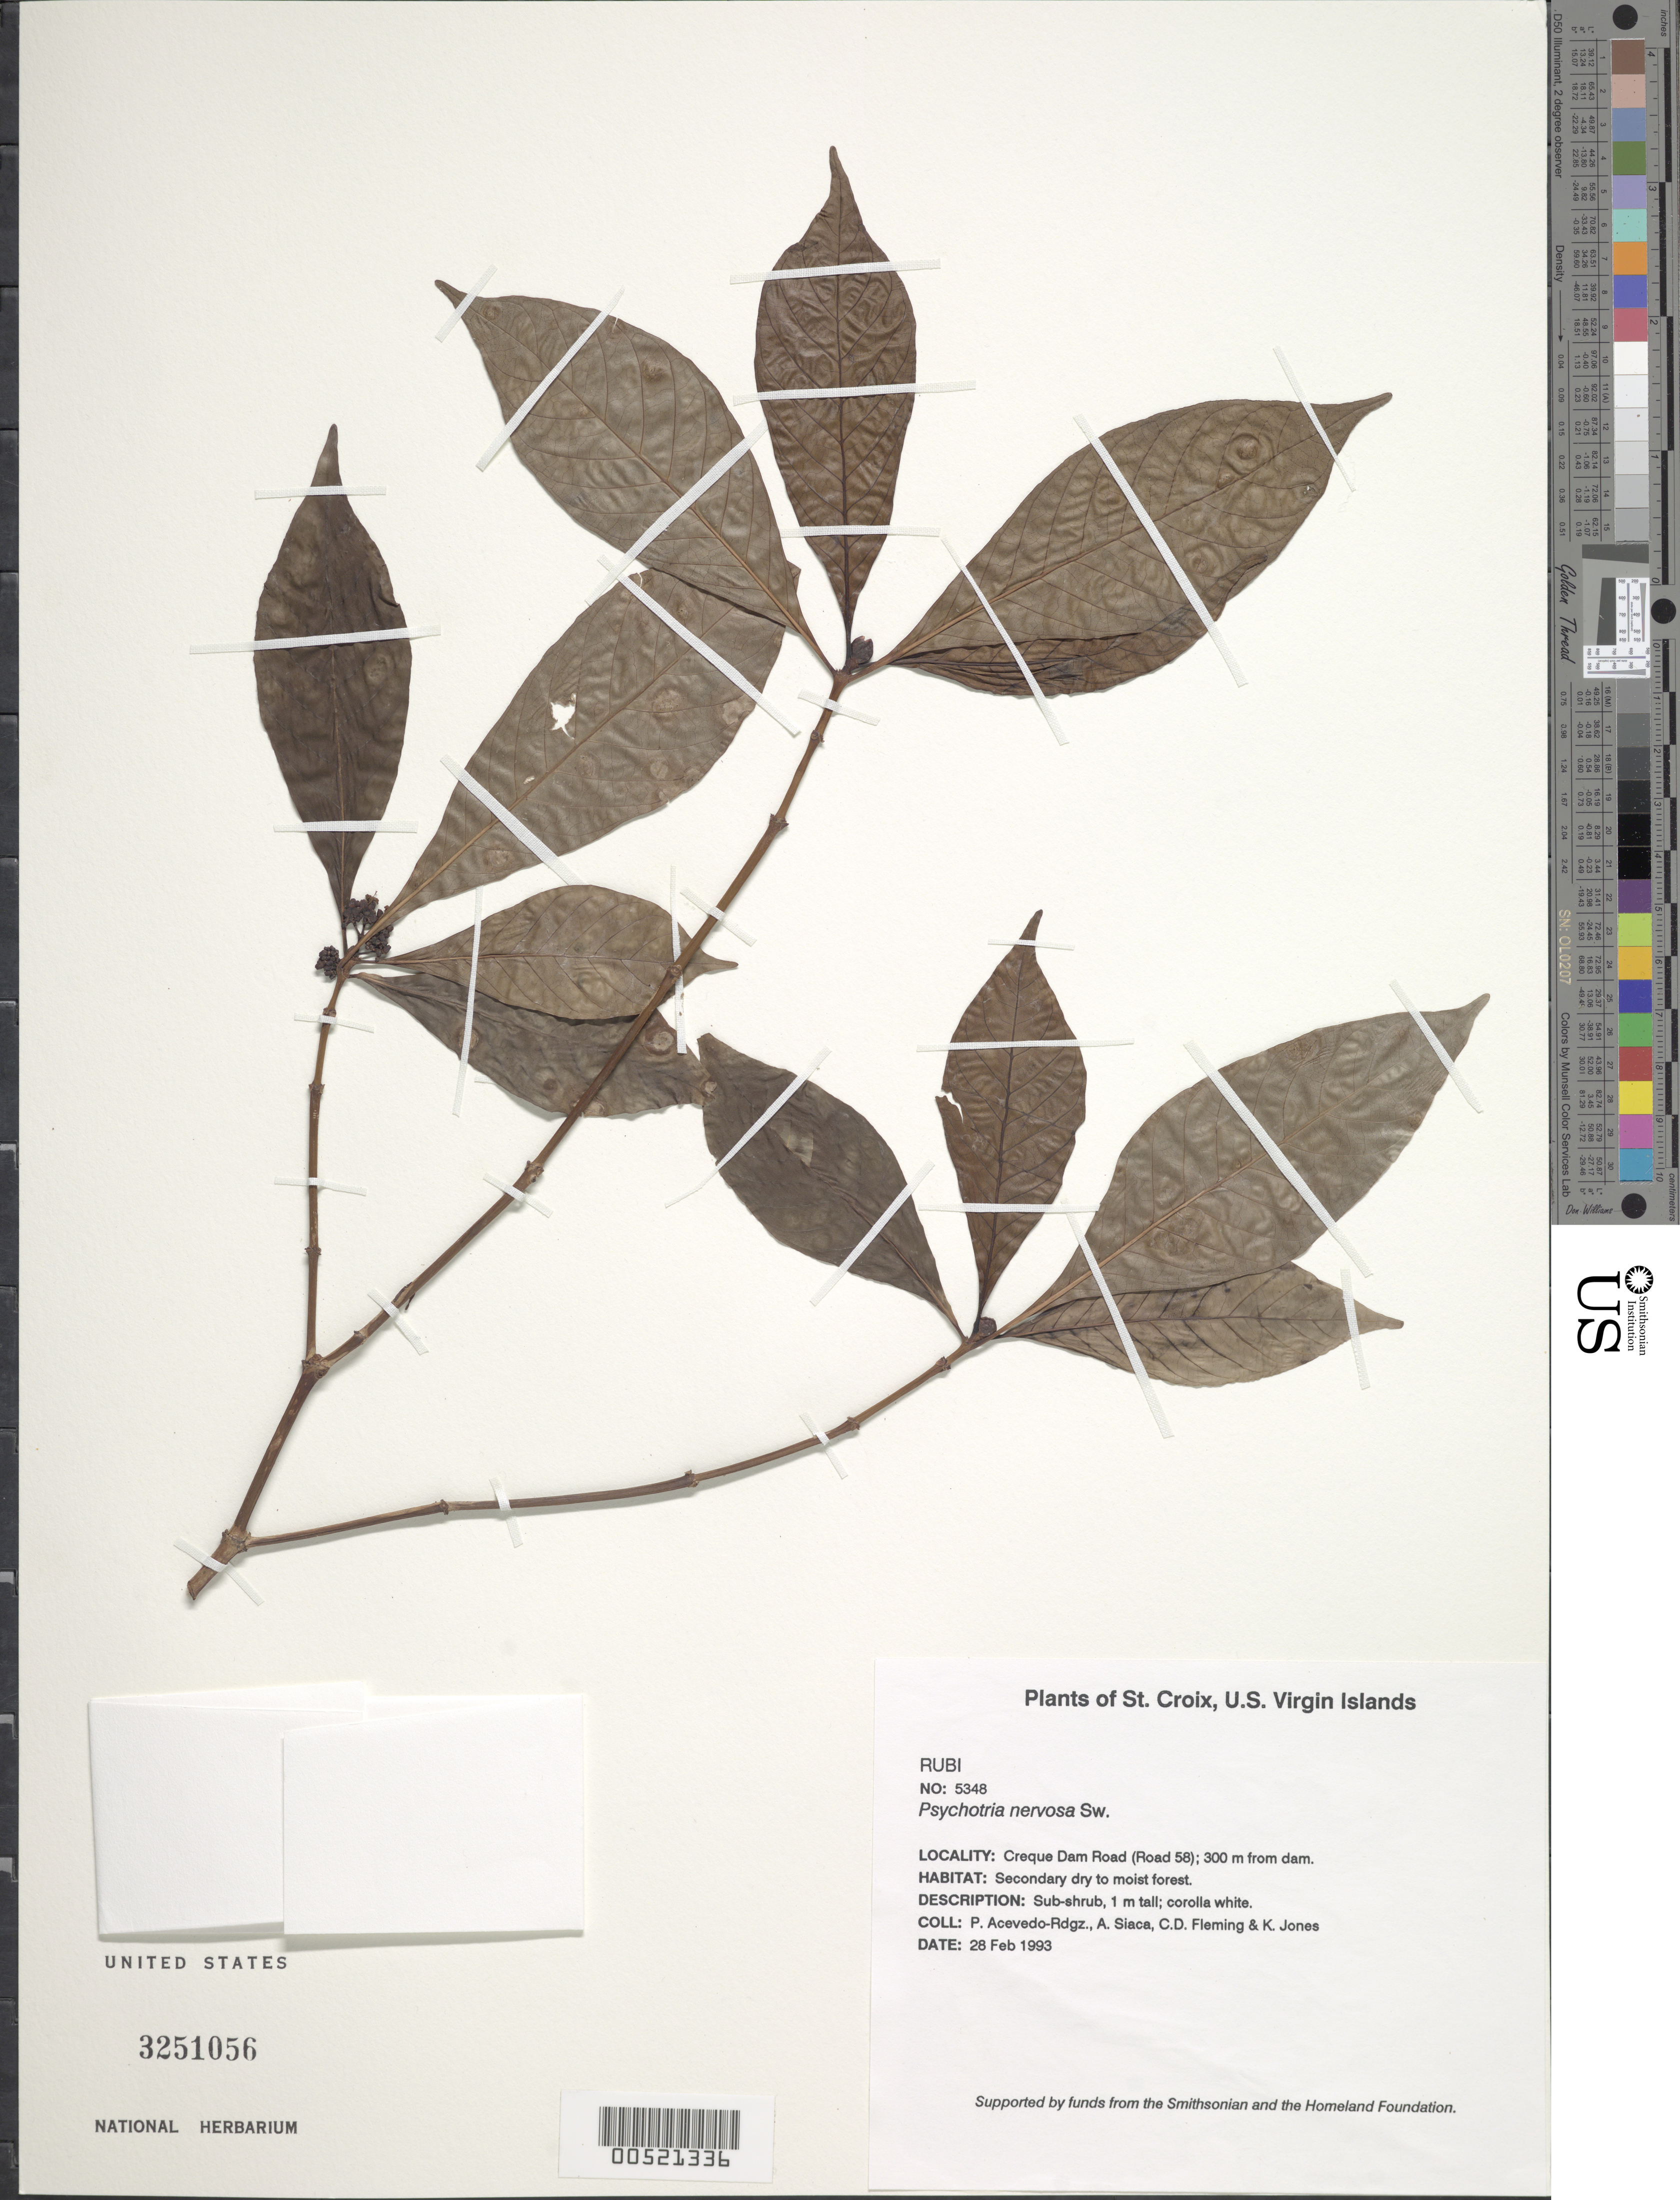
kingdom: Plantae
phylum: Tracheophyta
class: Magnoliopsida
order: Gentianales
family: Rubiaceae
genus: Psychotria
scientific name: Psychotria nervosa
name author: Sw.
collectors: P. Acevedo-Rodr., A. Siaca, C. Fleming & K. Jones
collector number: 5348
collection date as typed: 28 Feb 1993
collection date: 1993-02-28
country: U.S. Virgin Islands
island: St. Croix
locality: Creque Dam Road (Road 58); 300 m from dam.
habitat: Secondary dry to moist forest.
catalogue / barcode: US 3251056